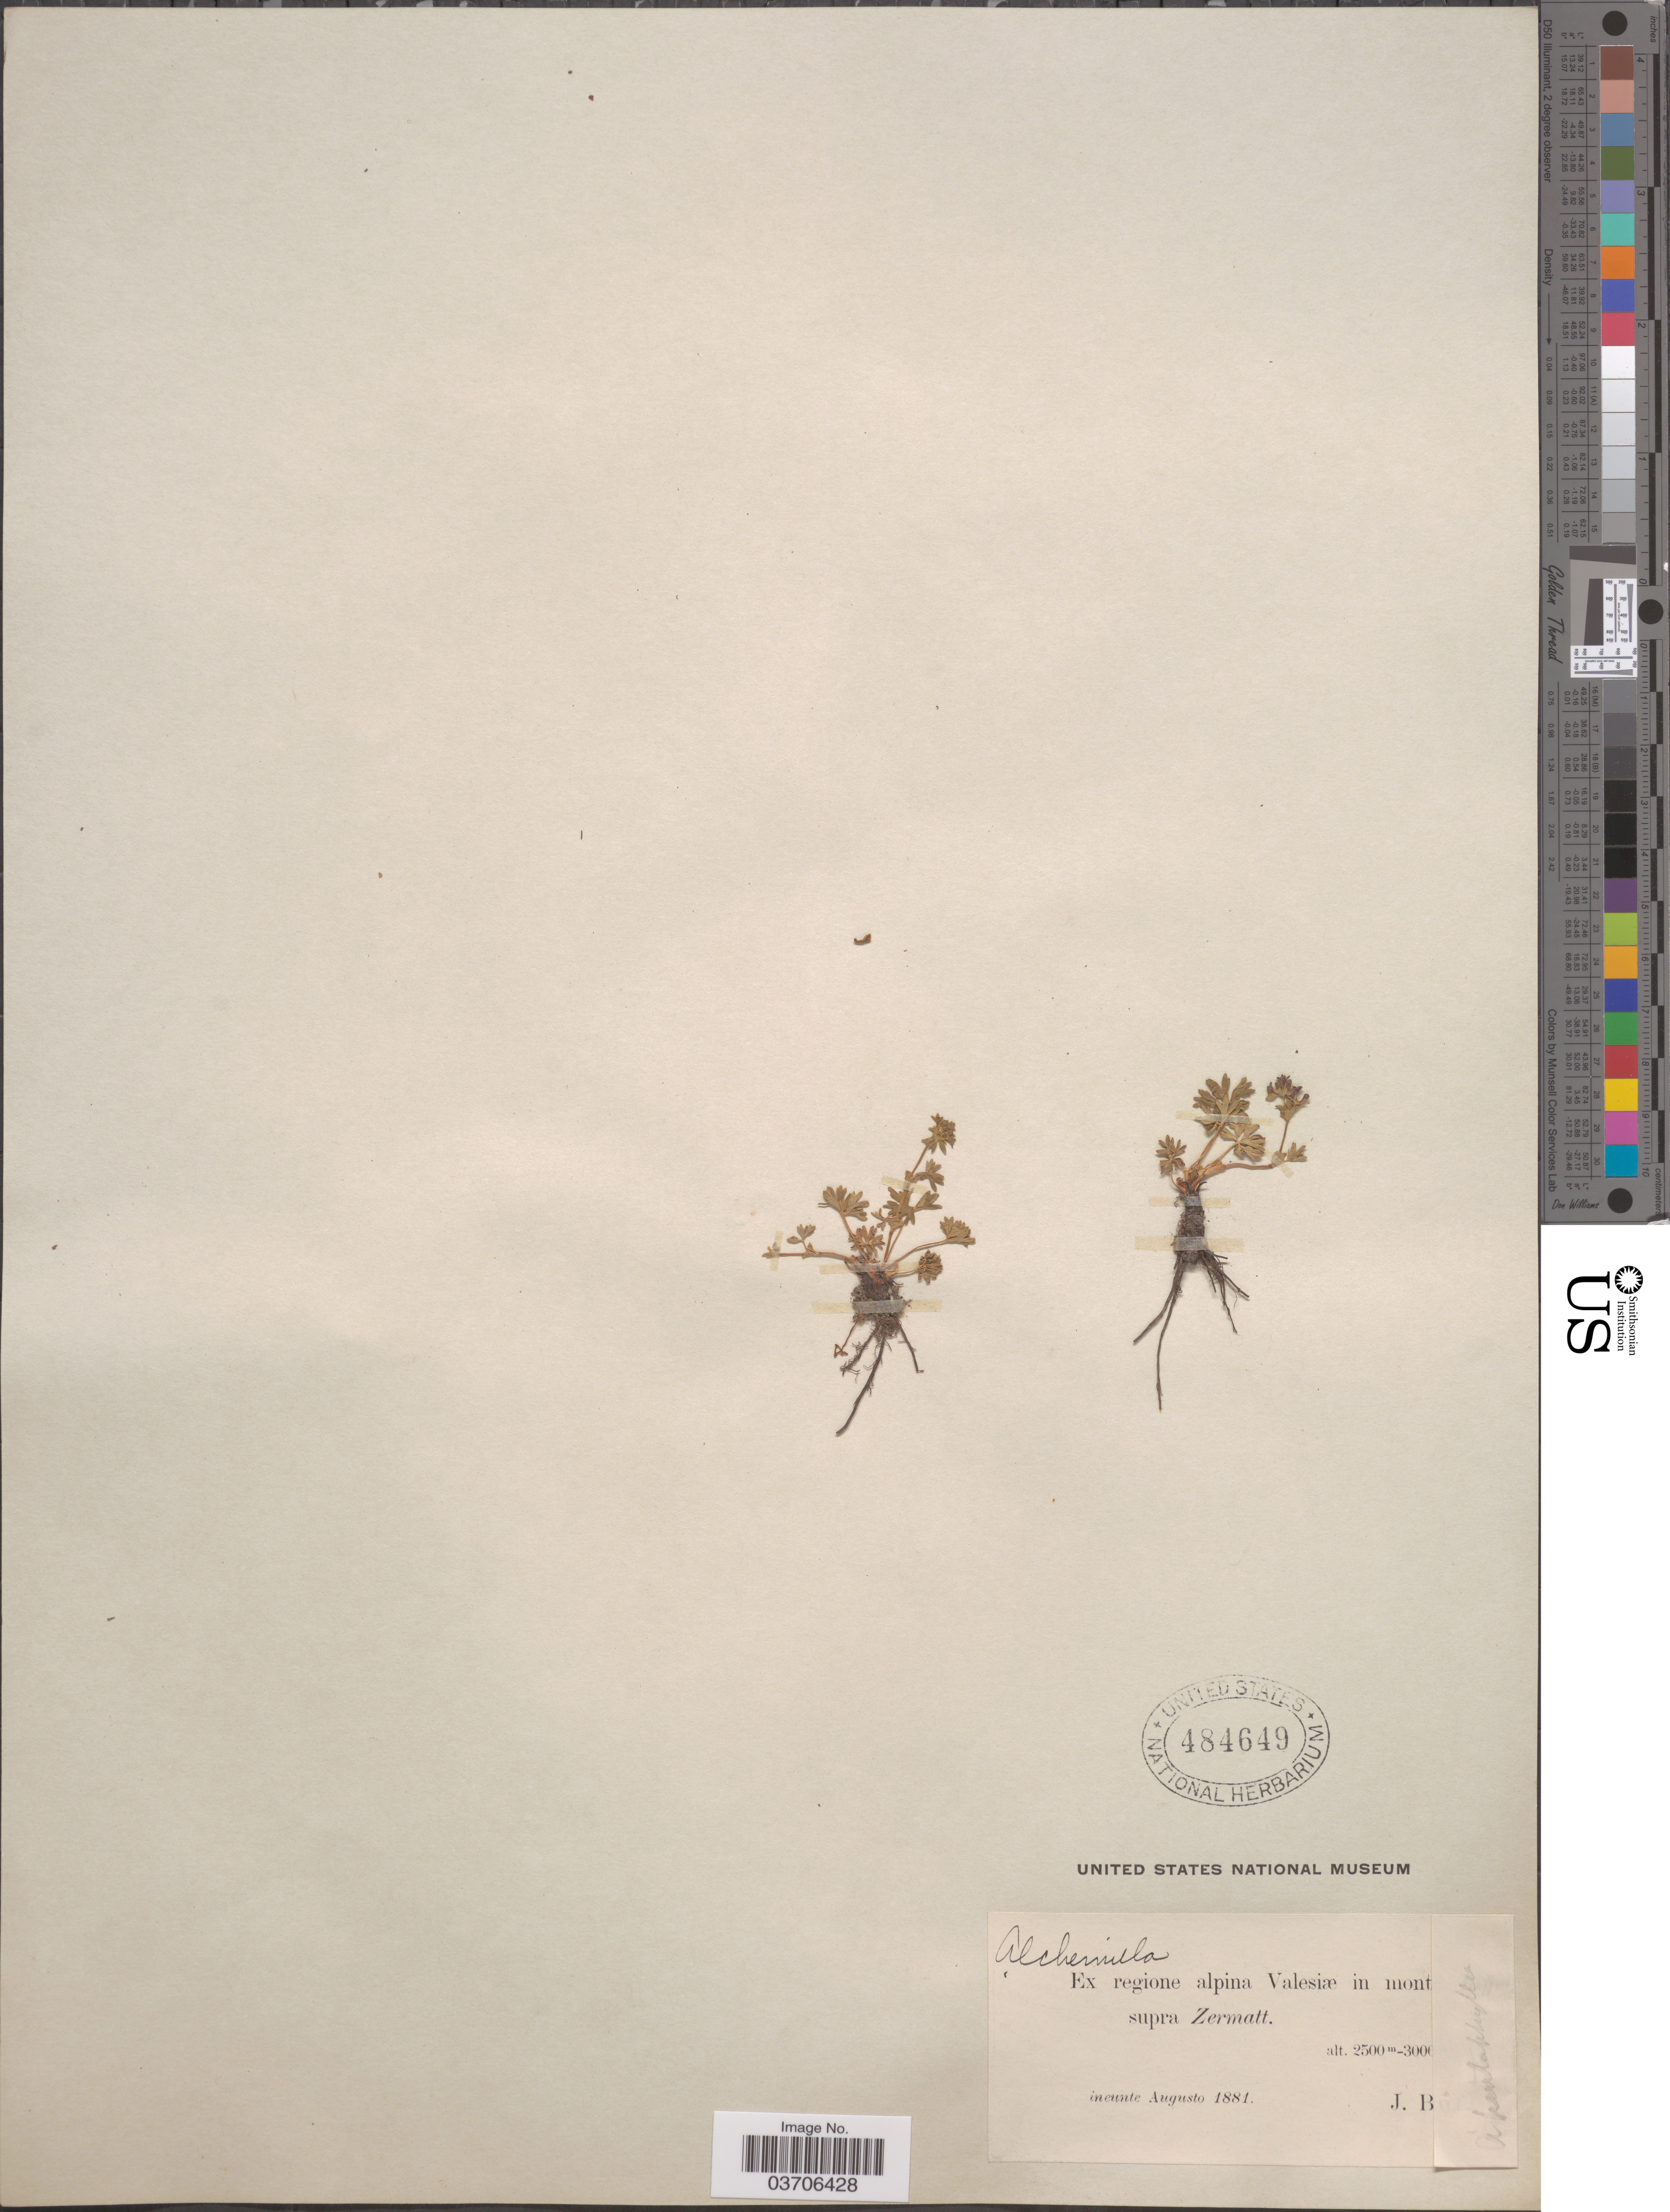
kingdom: Plantae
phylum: Tracheophyta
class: Magnoliopsida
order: Rosales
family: Rosaceae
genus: Alchemilla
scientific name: Alchemilla sp.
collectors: J. Ball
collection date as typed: ineunte Augusto 1881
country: Switzerland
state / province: Valais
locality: Ex regione alpina Valesiæ in mont supra Zermatt.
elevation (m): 2500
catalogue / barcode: US 484649